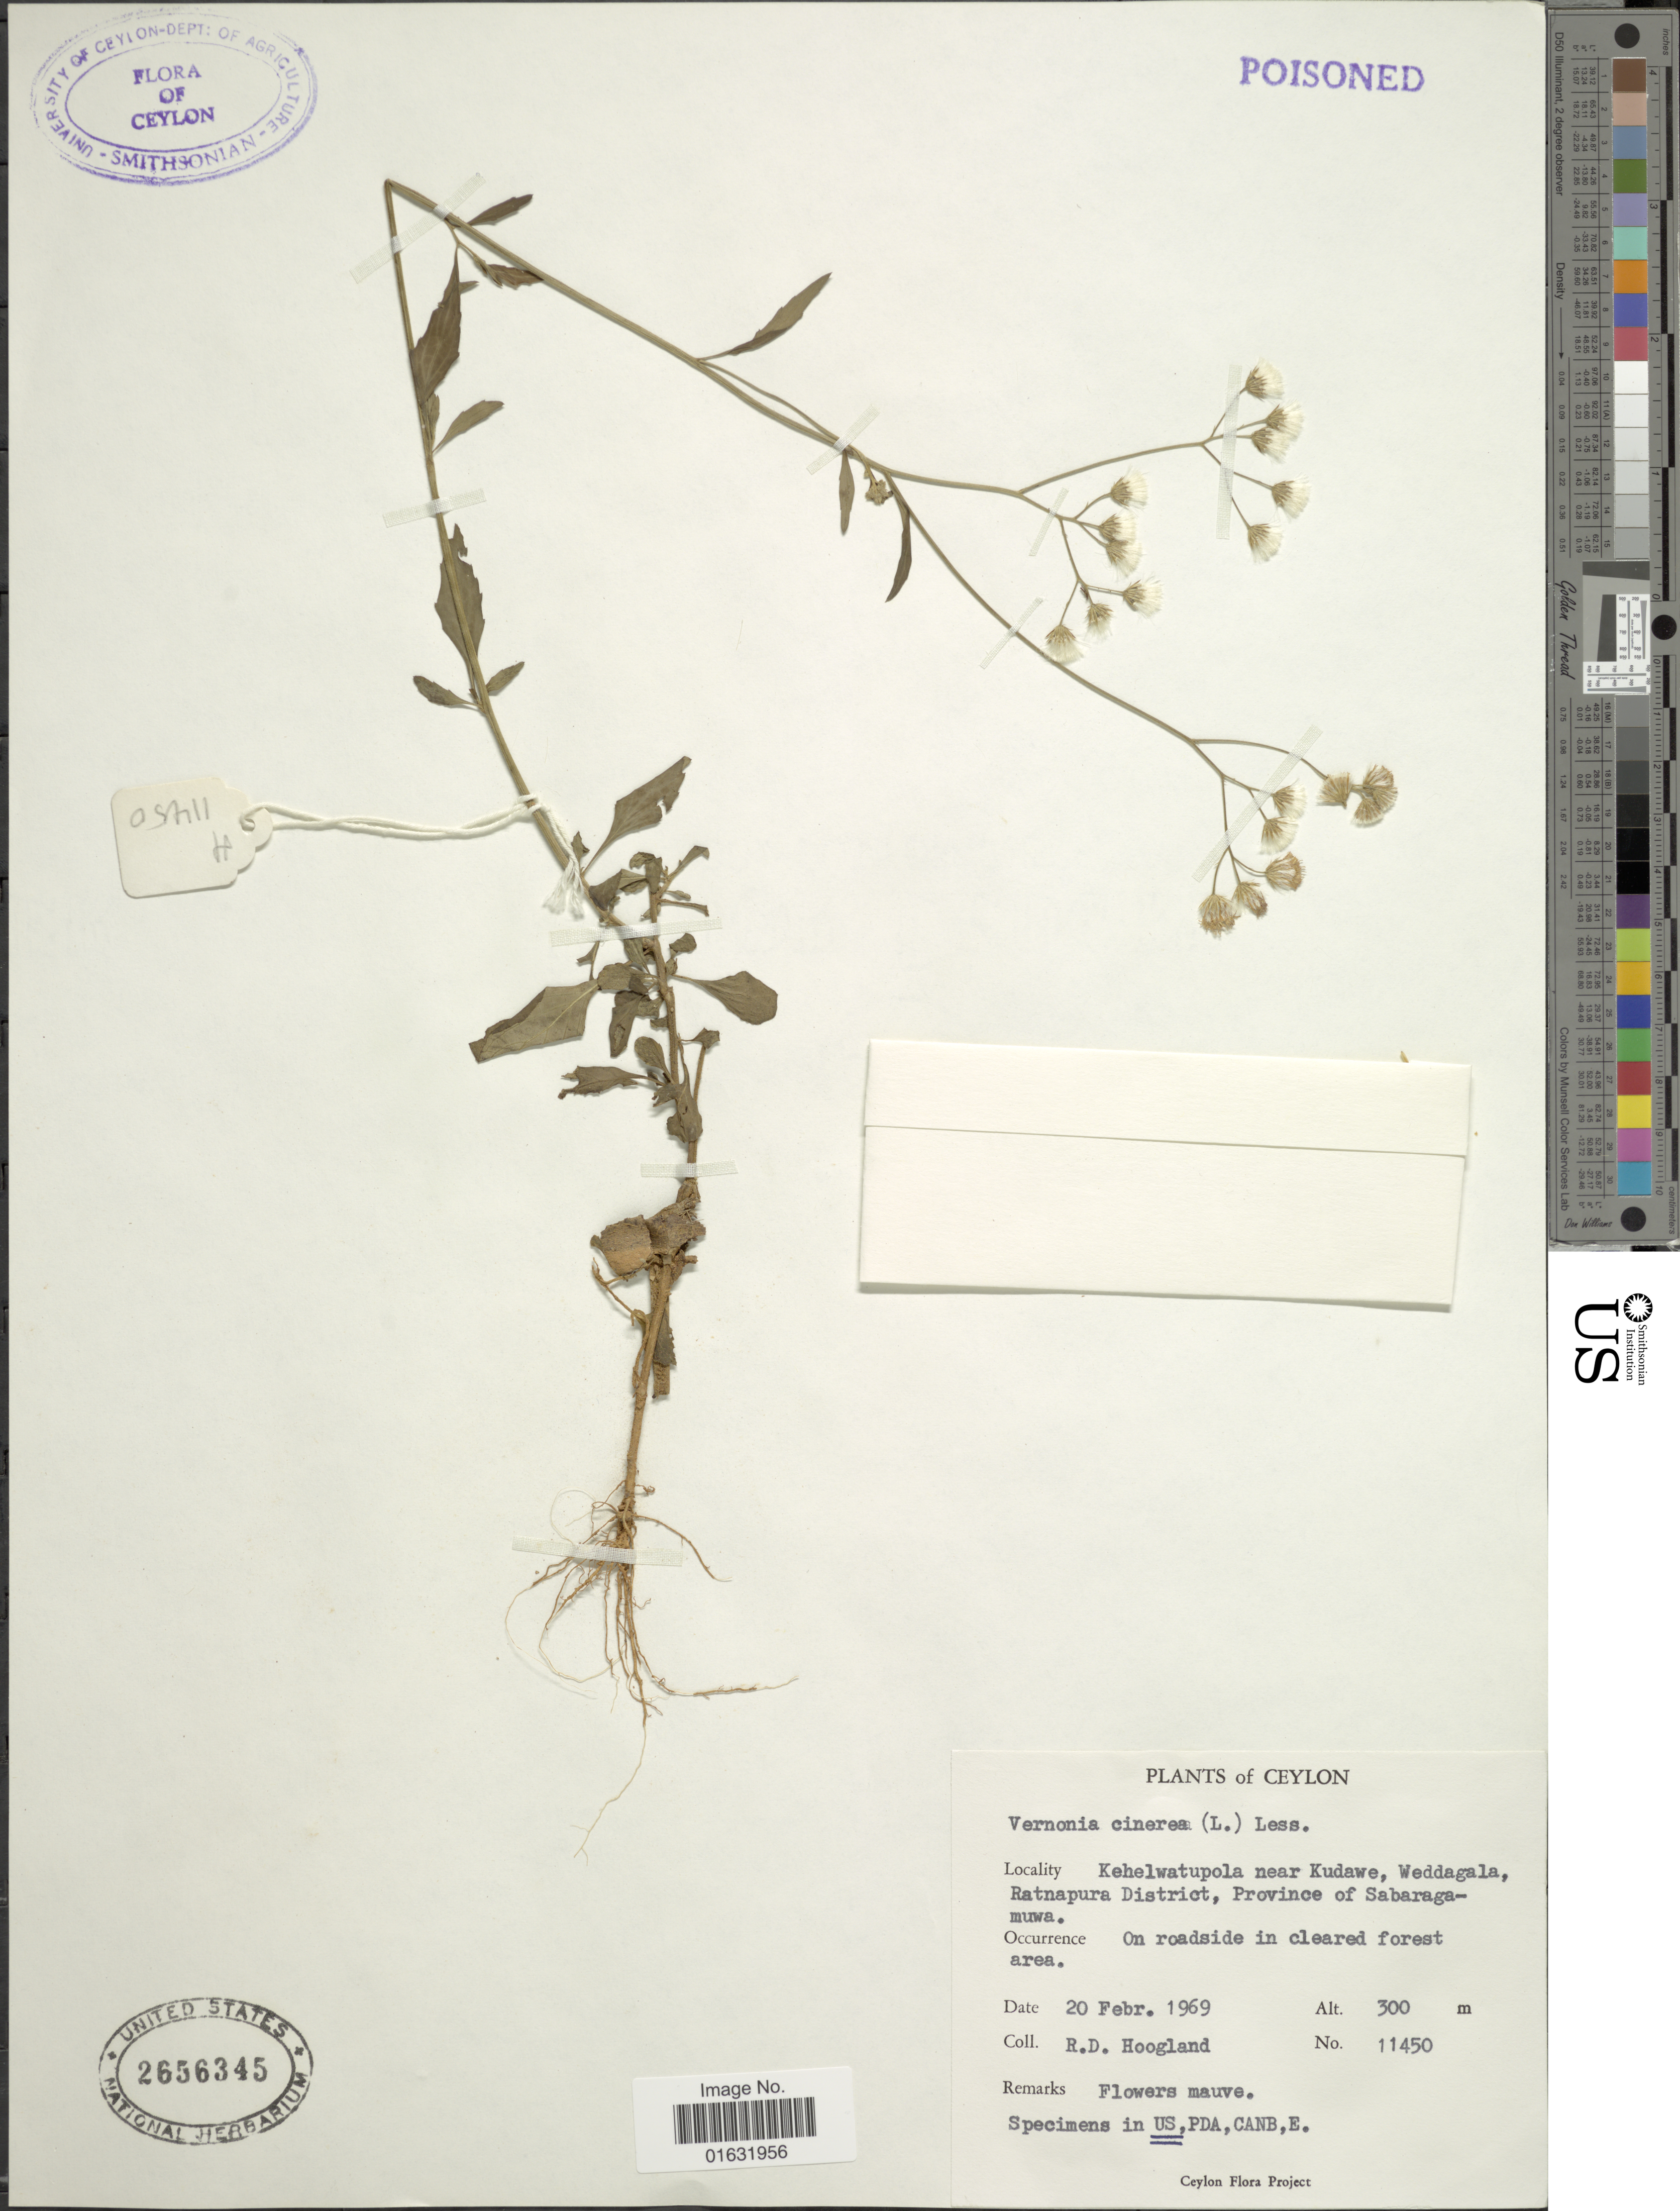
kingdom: Plantae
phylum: Tracheophyta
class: Magnoliopsida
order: Asterales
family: Asteraceae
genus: Cyanthillium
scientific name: Cyanthillium cinereum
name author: (L.) H. Rob.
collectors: R. D. Hoogland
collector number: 11450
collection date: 1969-02-20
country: Sri Lanka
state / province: Sabaragamuwa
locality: Ceylon, Province of Sabaragamuwa, Kehelwatupola near Kudawe, Weddagala, Ratnapura District.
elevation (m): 300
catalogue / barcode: US 2656345